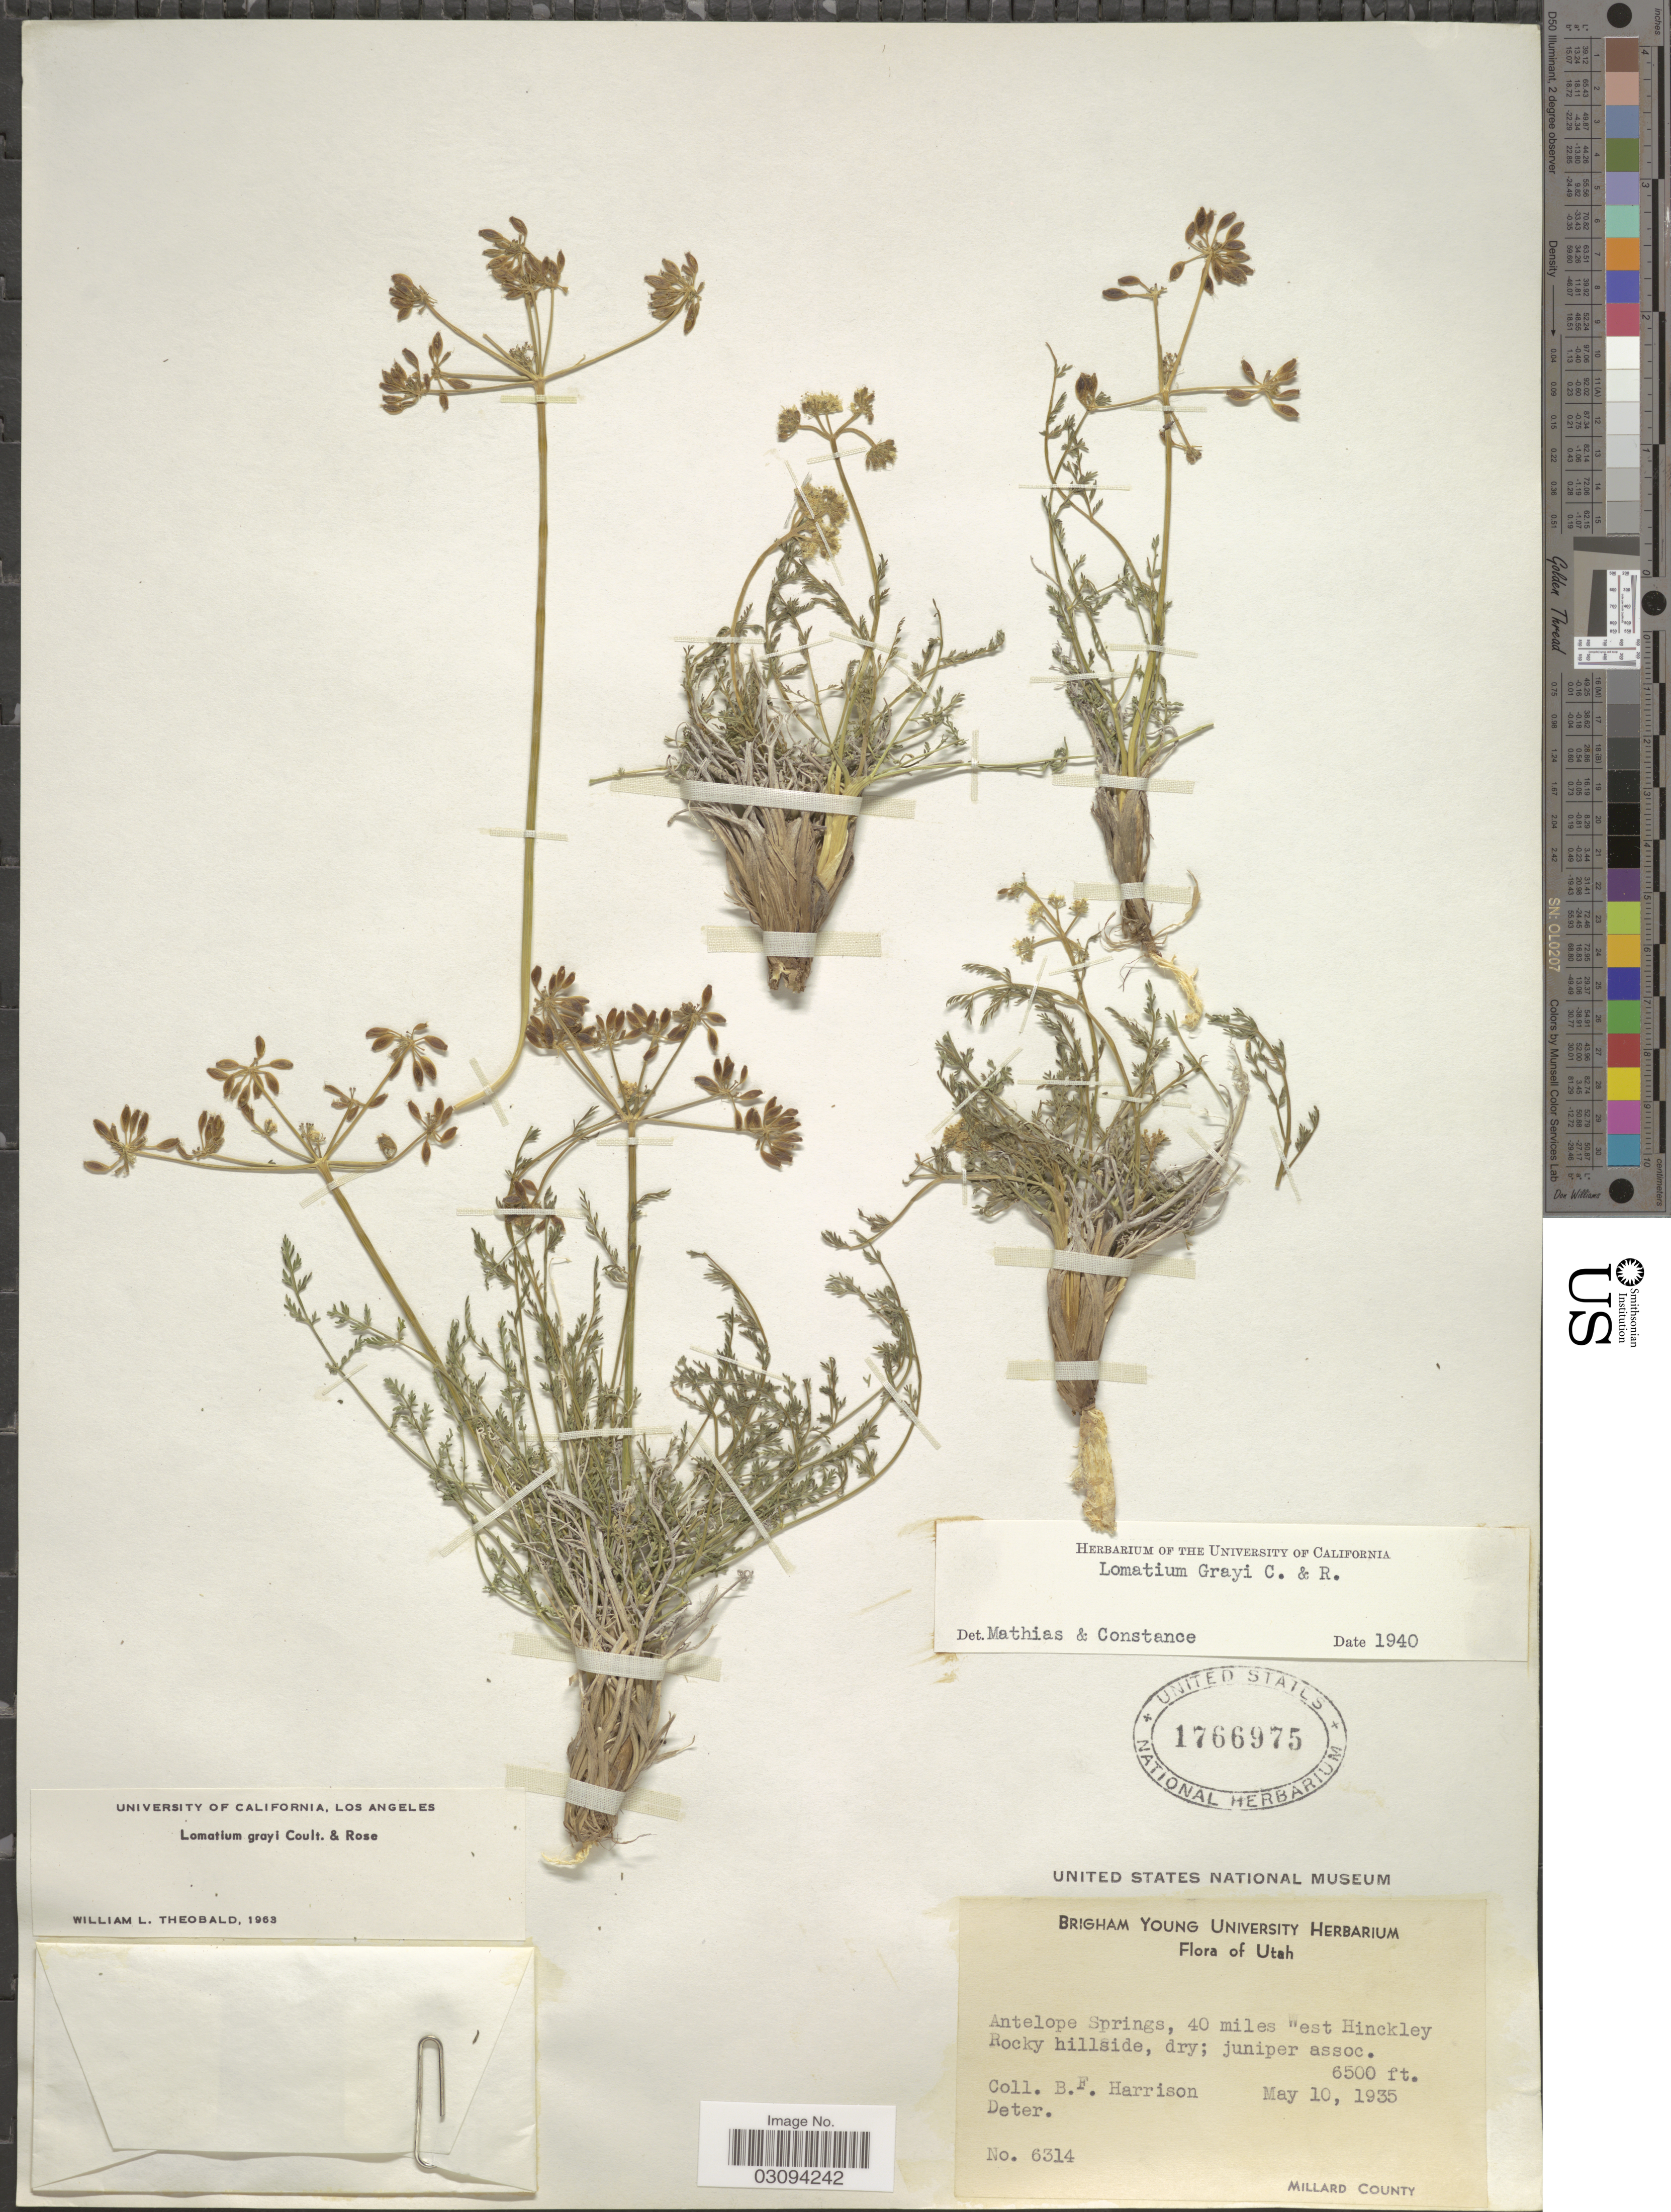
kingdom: Plantae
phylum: Tracheophyta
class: Magnoliopsida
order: Apiales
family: Apiaceae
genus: Lomatium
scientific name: Lomatium grayi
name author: (J.M. Coult. & Rose) J.M. Coult. & Rose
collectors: B. F. Harrison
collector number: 6314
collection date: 1935-05-10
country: United States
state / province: Utah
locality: Antelope Springs, 40 miles West Hinckley. Millard County.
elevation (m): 1981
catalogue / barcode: US 1766975